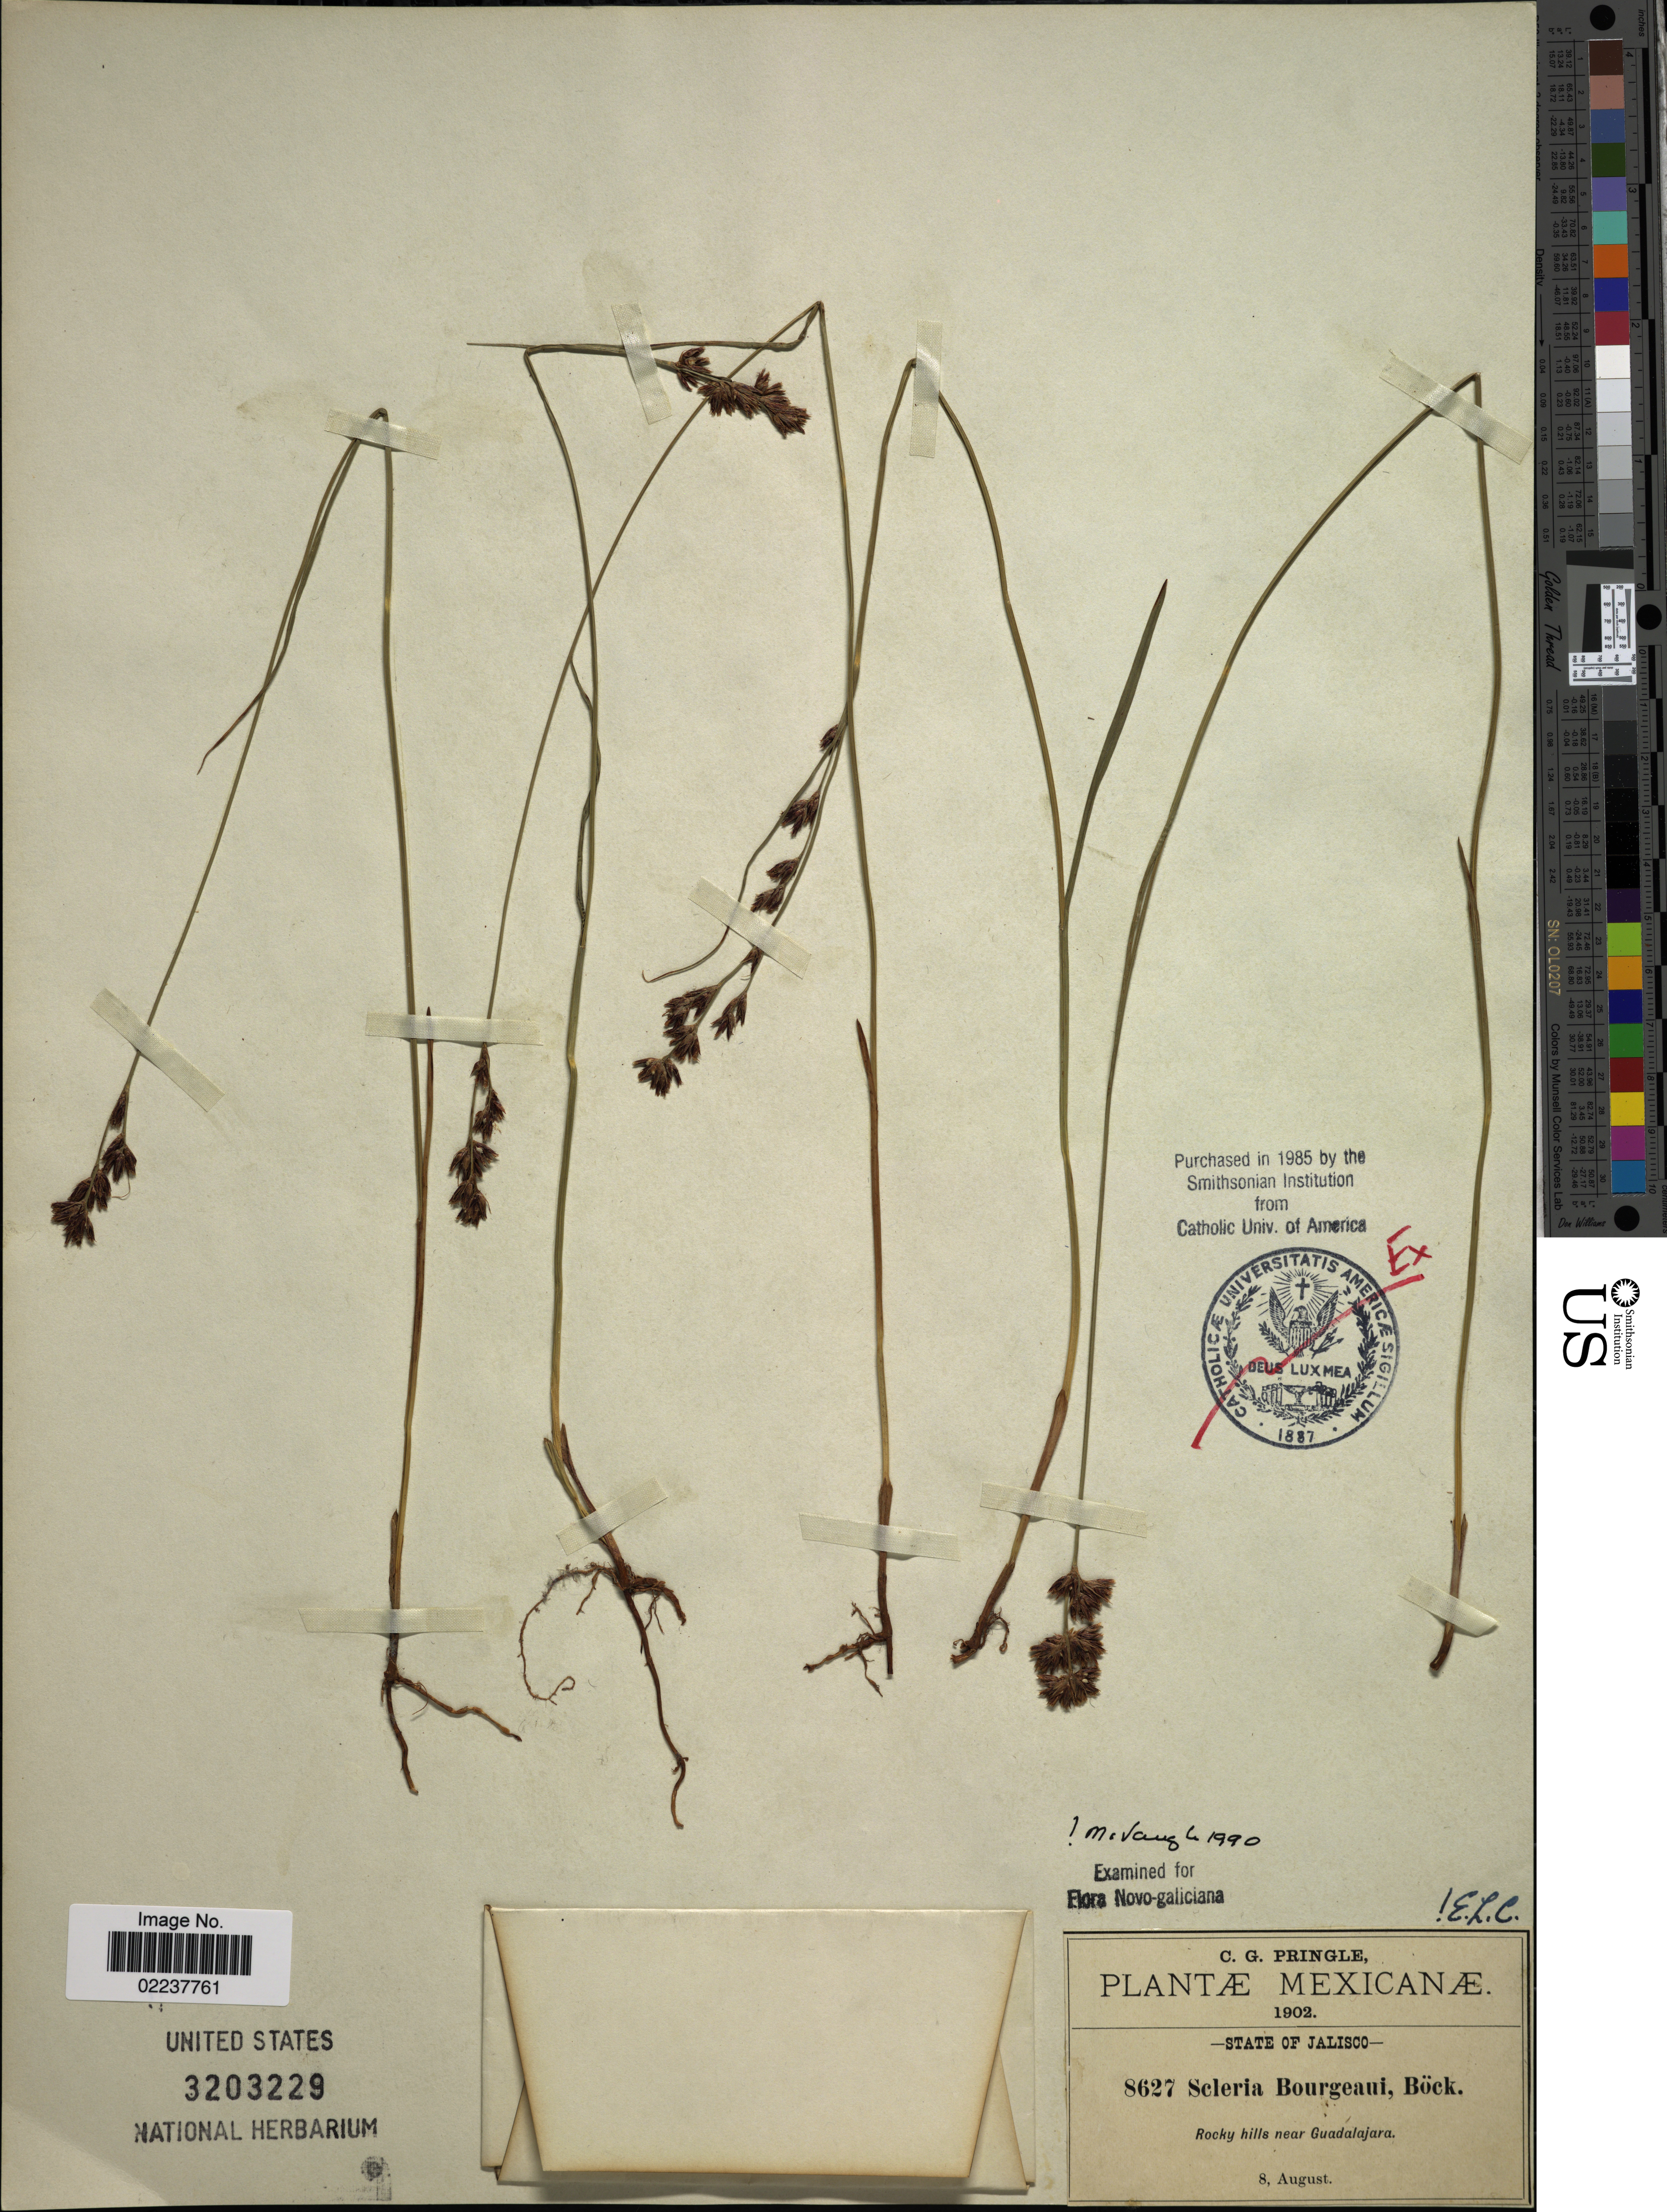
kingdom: Plantae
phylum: Tracheophyta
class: Liliopsida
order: Poales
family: Cyperaceae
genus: Scleria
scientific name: Scleria bourgeaui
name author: Boeckeler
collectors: C. G. Pringle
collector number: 8627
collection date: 1902-08-08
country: Mexico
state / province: Jalisco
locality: Near Guadalajara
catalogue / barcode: US 3203229